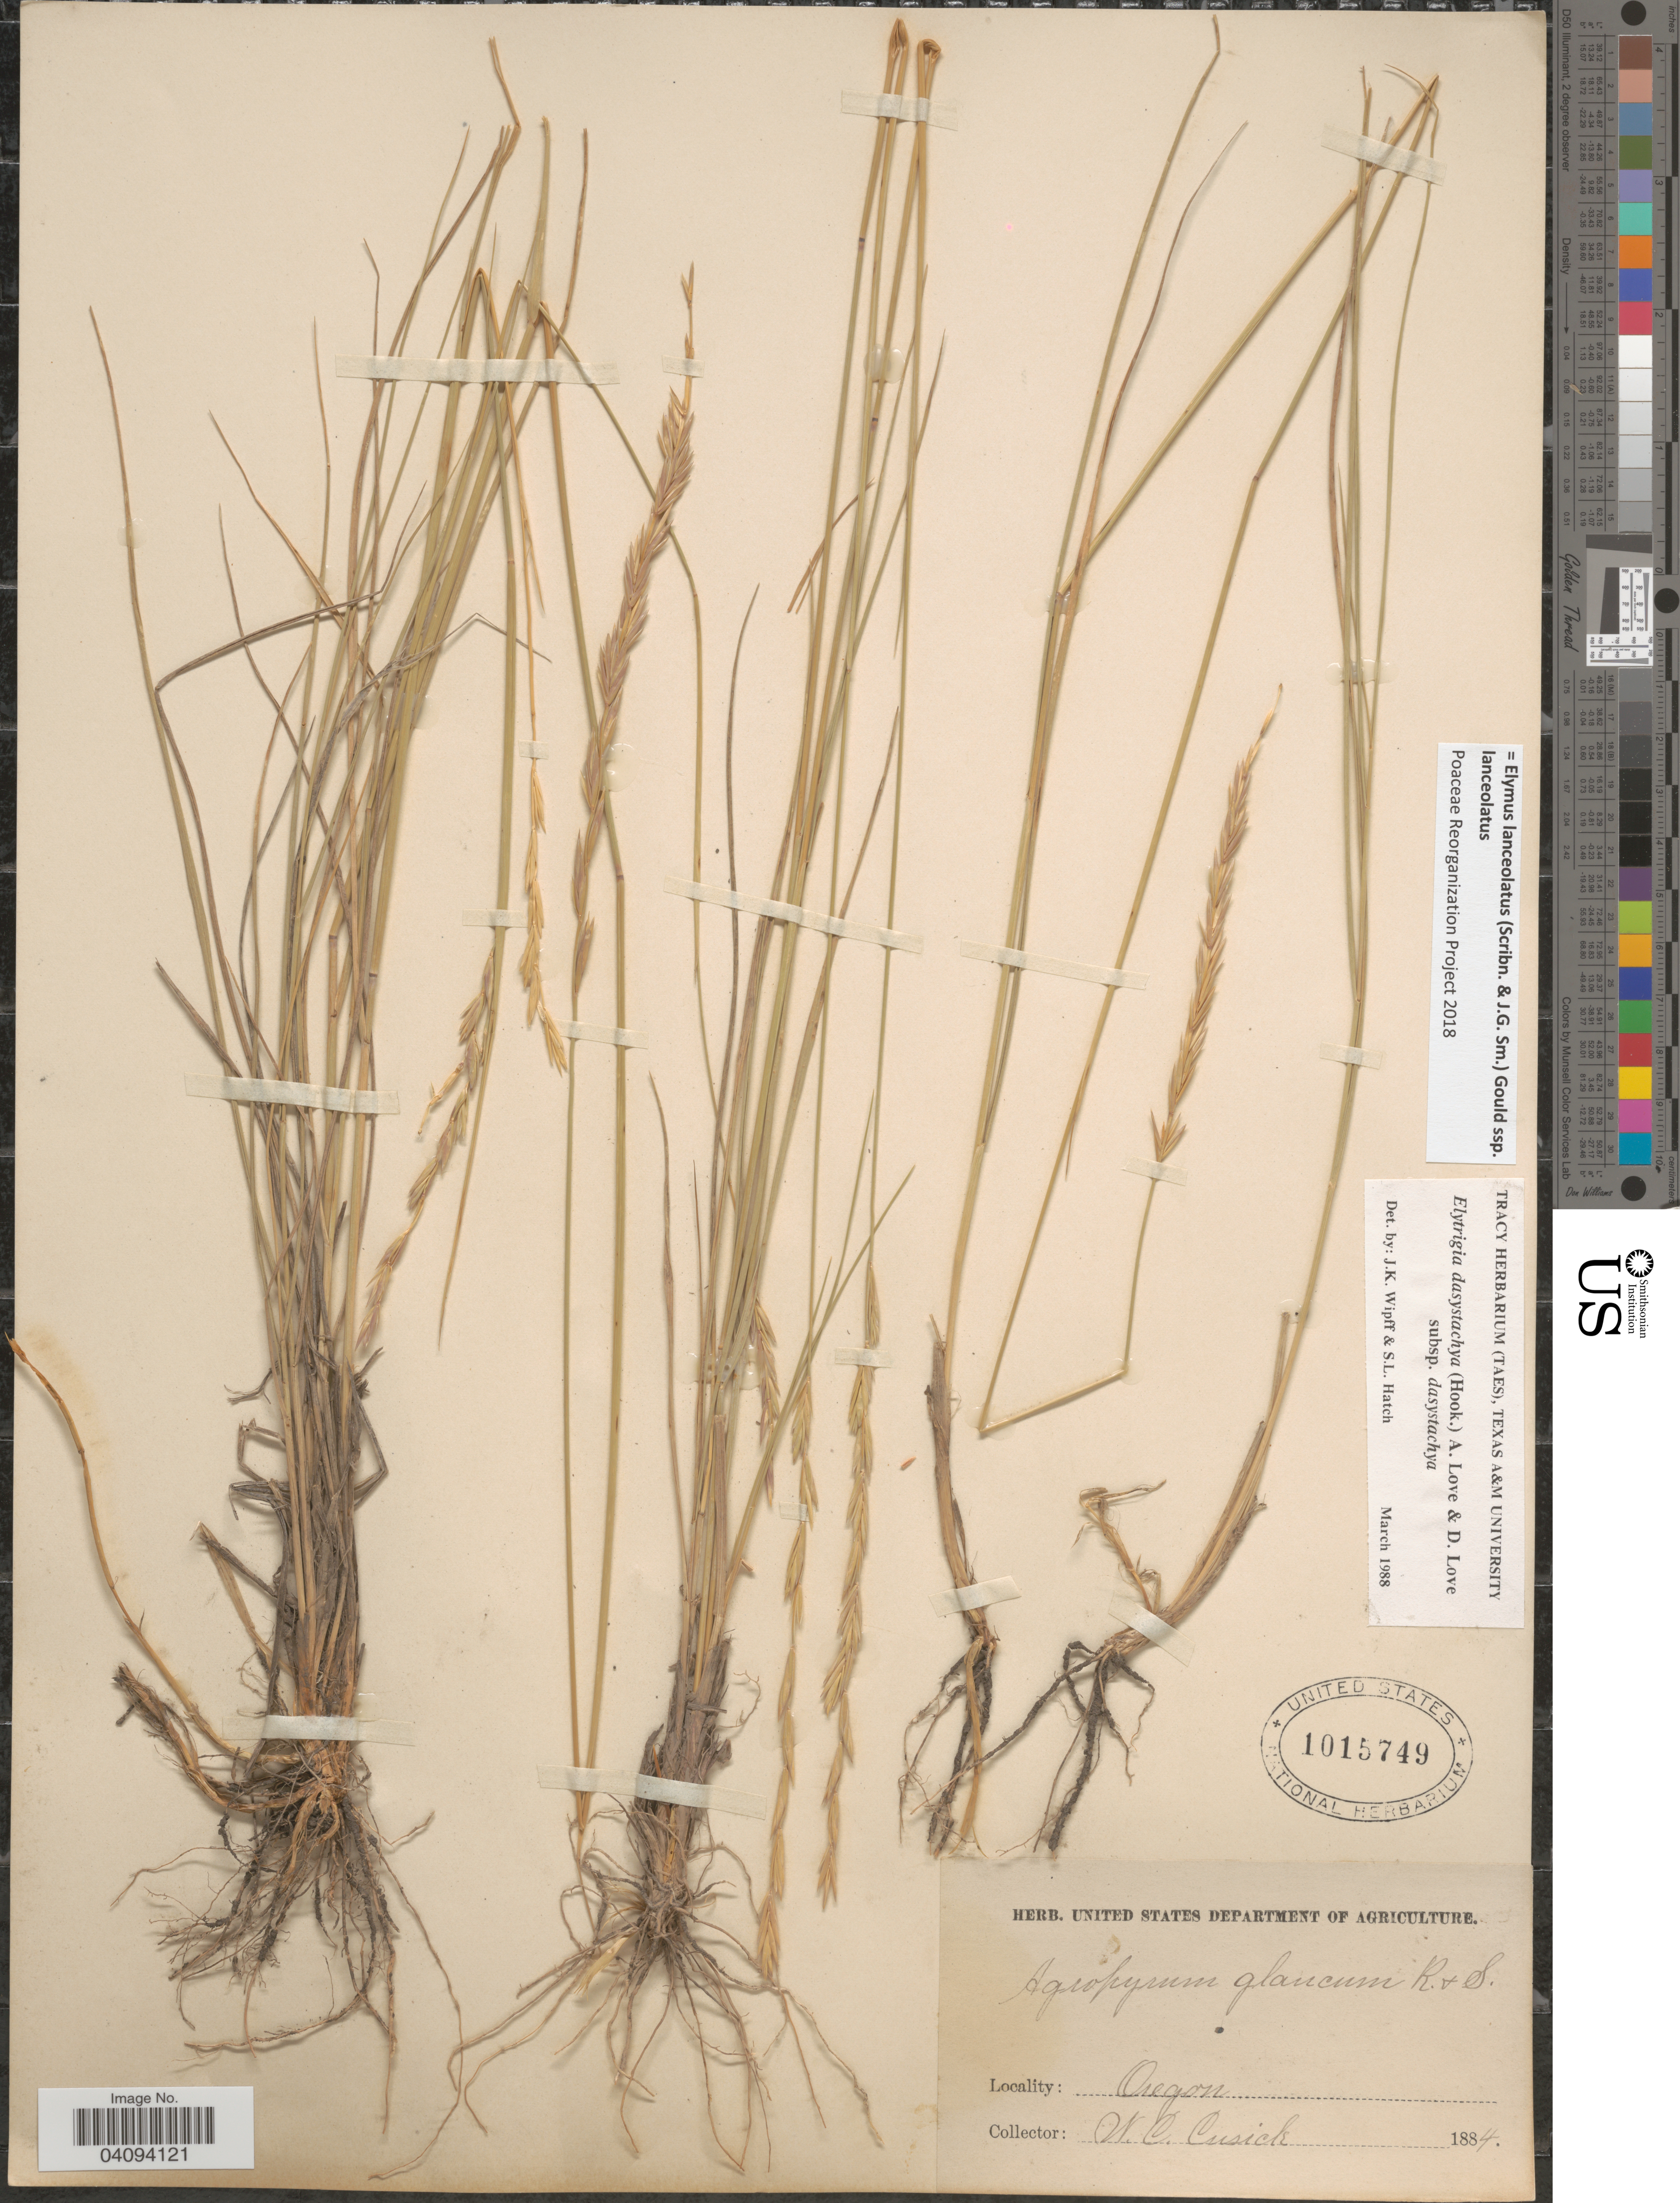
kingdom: Plantae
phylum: Tracheophyta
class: Liliopsida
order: Poales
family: Poaceae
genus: Elymus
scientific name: Elymus lanceolatus subsp. lanceolatus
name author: (Scribn. & J.G. Sm.) Gould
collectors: W. C. Cusick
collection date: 1884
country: United States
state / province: Oregon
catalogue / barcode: US 1015749